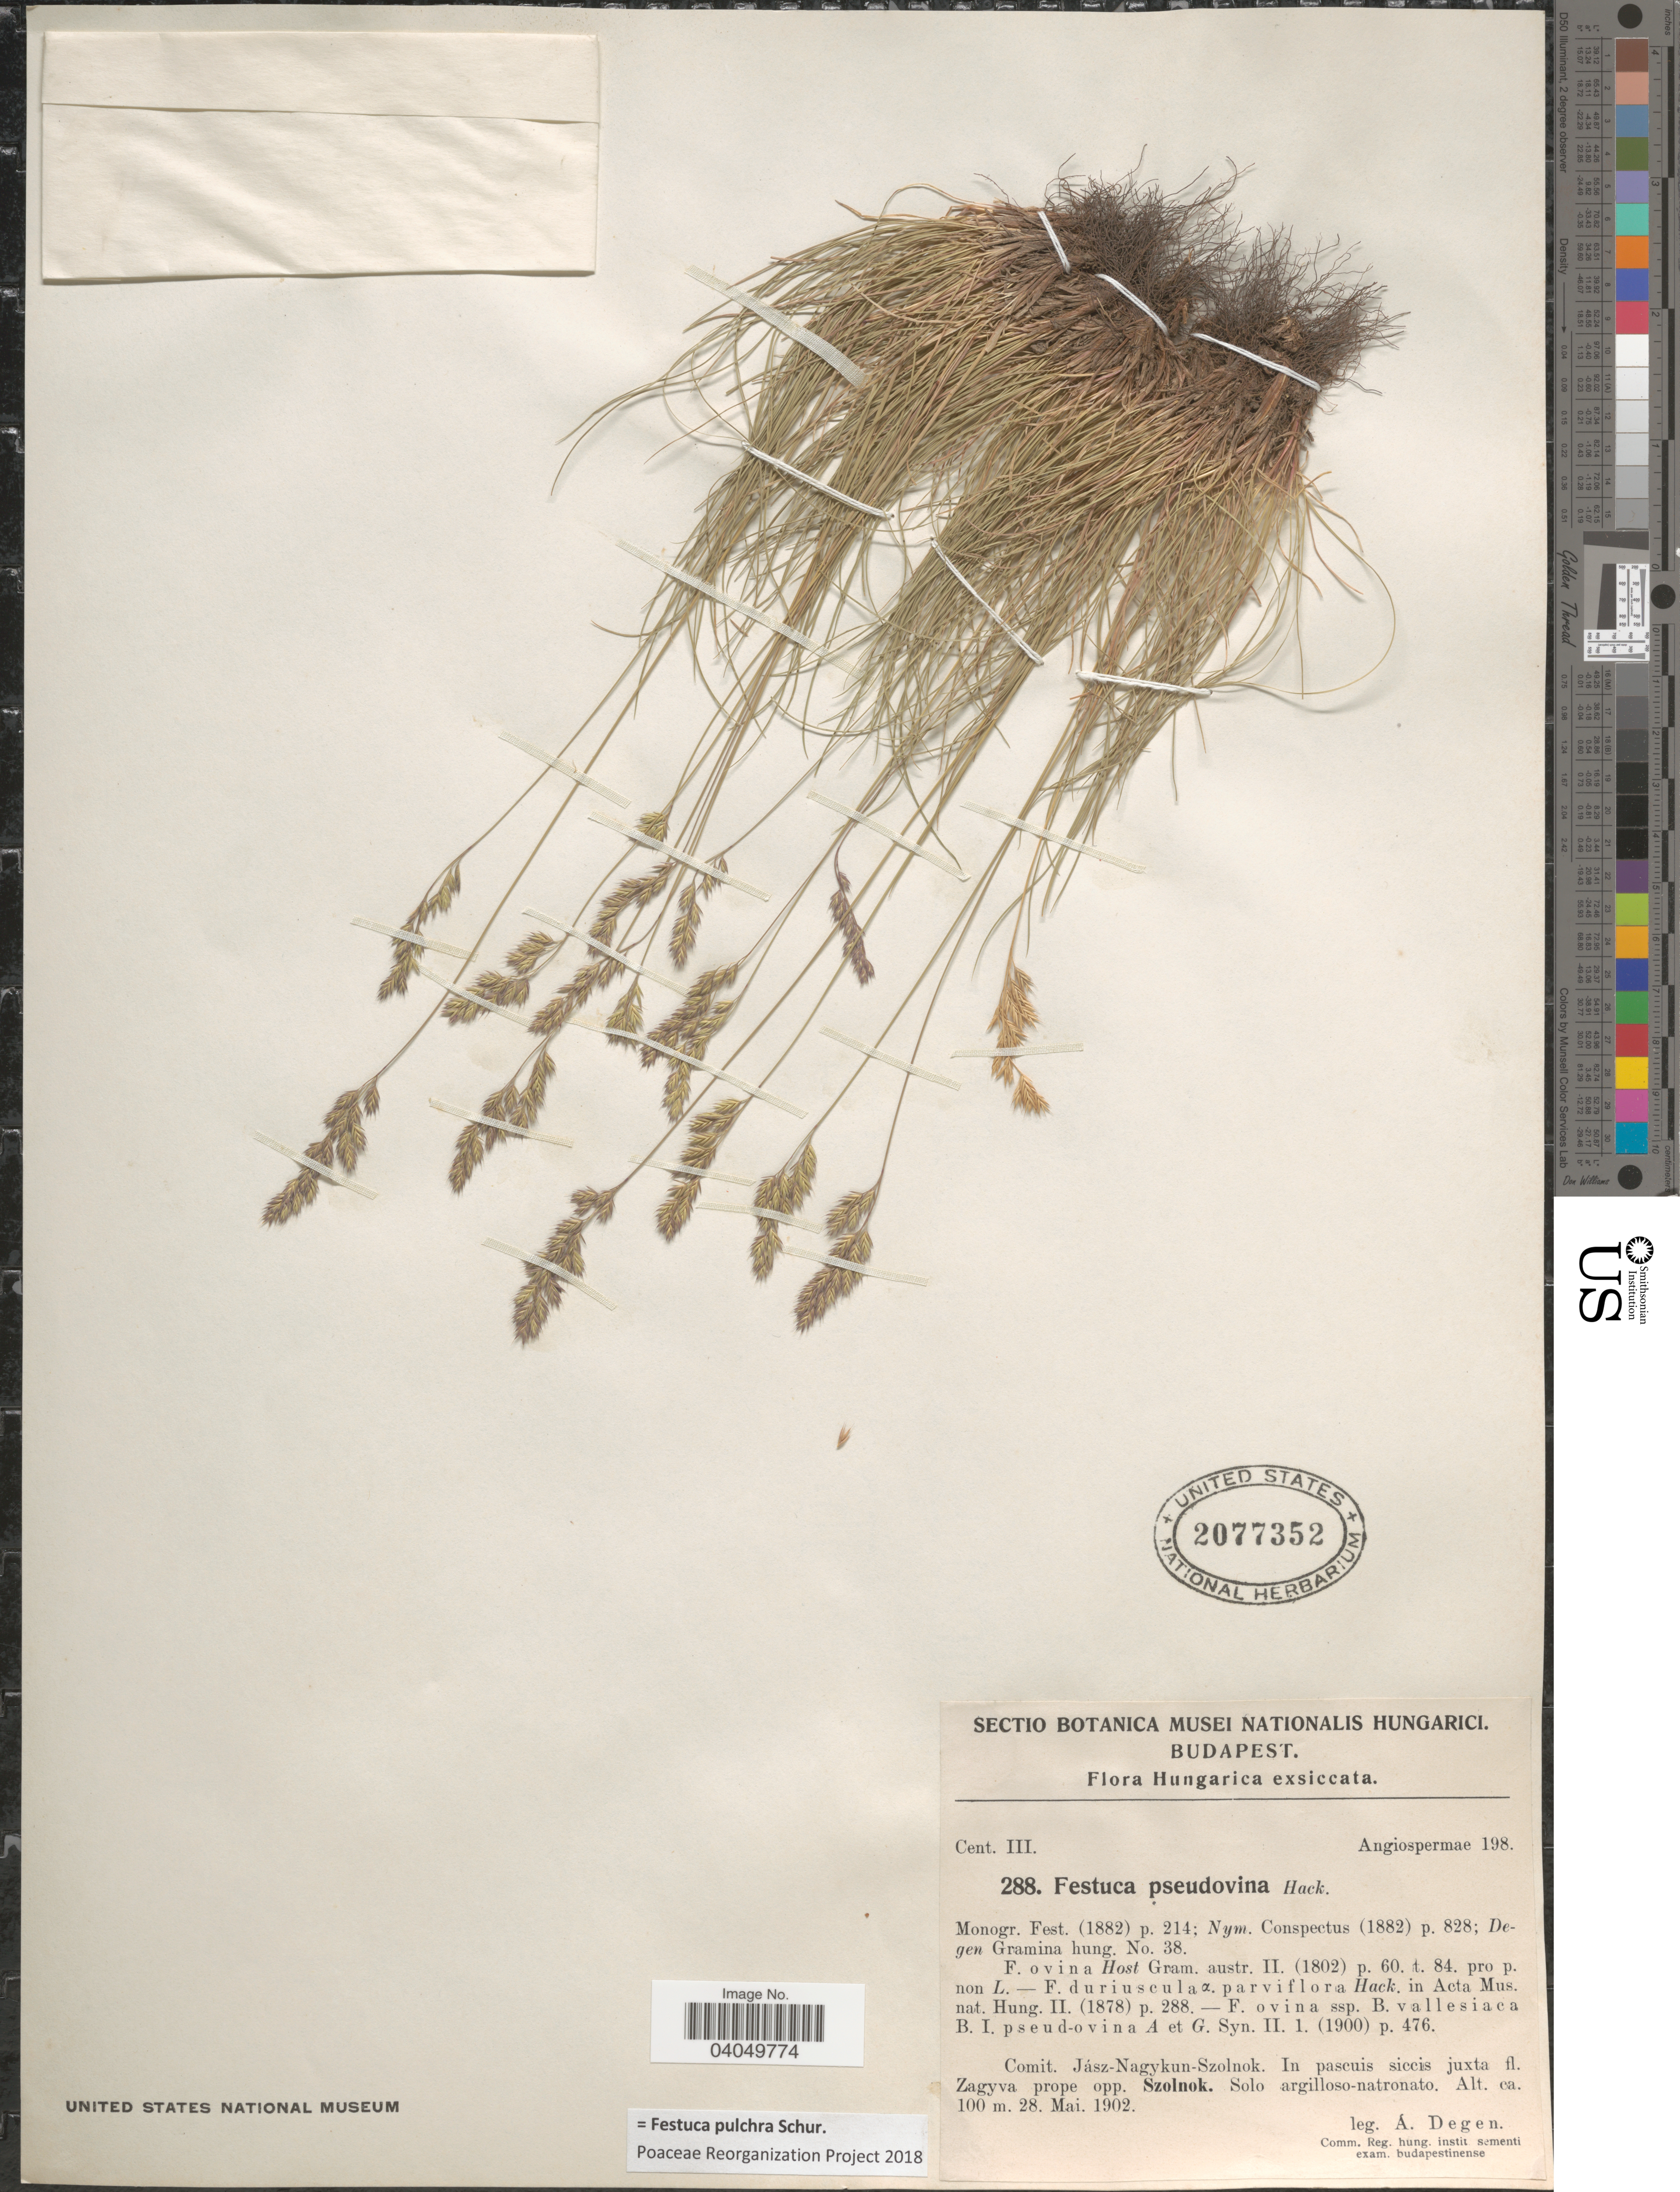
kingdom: Plantae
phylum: Tracheophyta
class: Liliopsida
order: Poales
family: Poaceae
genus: Festuca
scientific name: Festuca pulchra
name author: Schur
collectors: A. Degen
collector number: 288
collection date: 1902-05-28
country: Hungary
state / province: Budapest, Capital District of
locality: Comit. Jász-Nagykun-Szolnok. In pascuis siccis juxta fl. Zagyva prope opp. Szolnok.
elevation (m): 100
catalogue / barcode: US 2077352